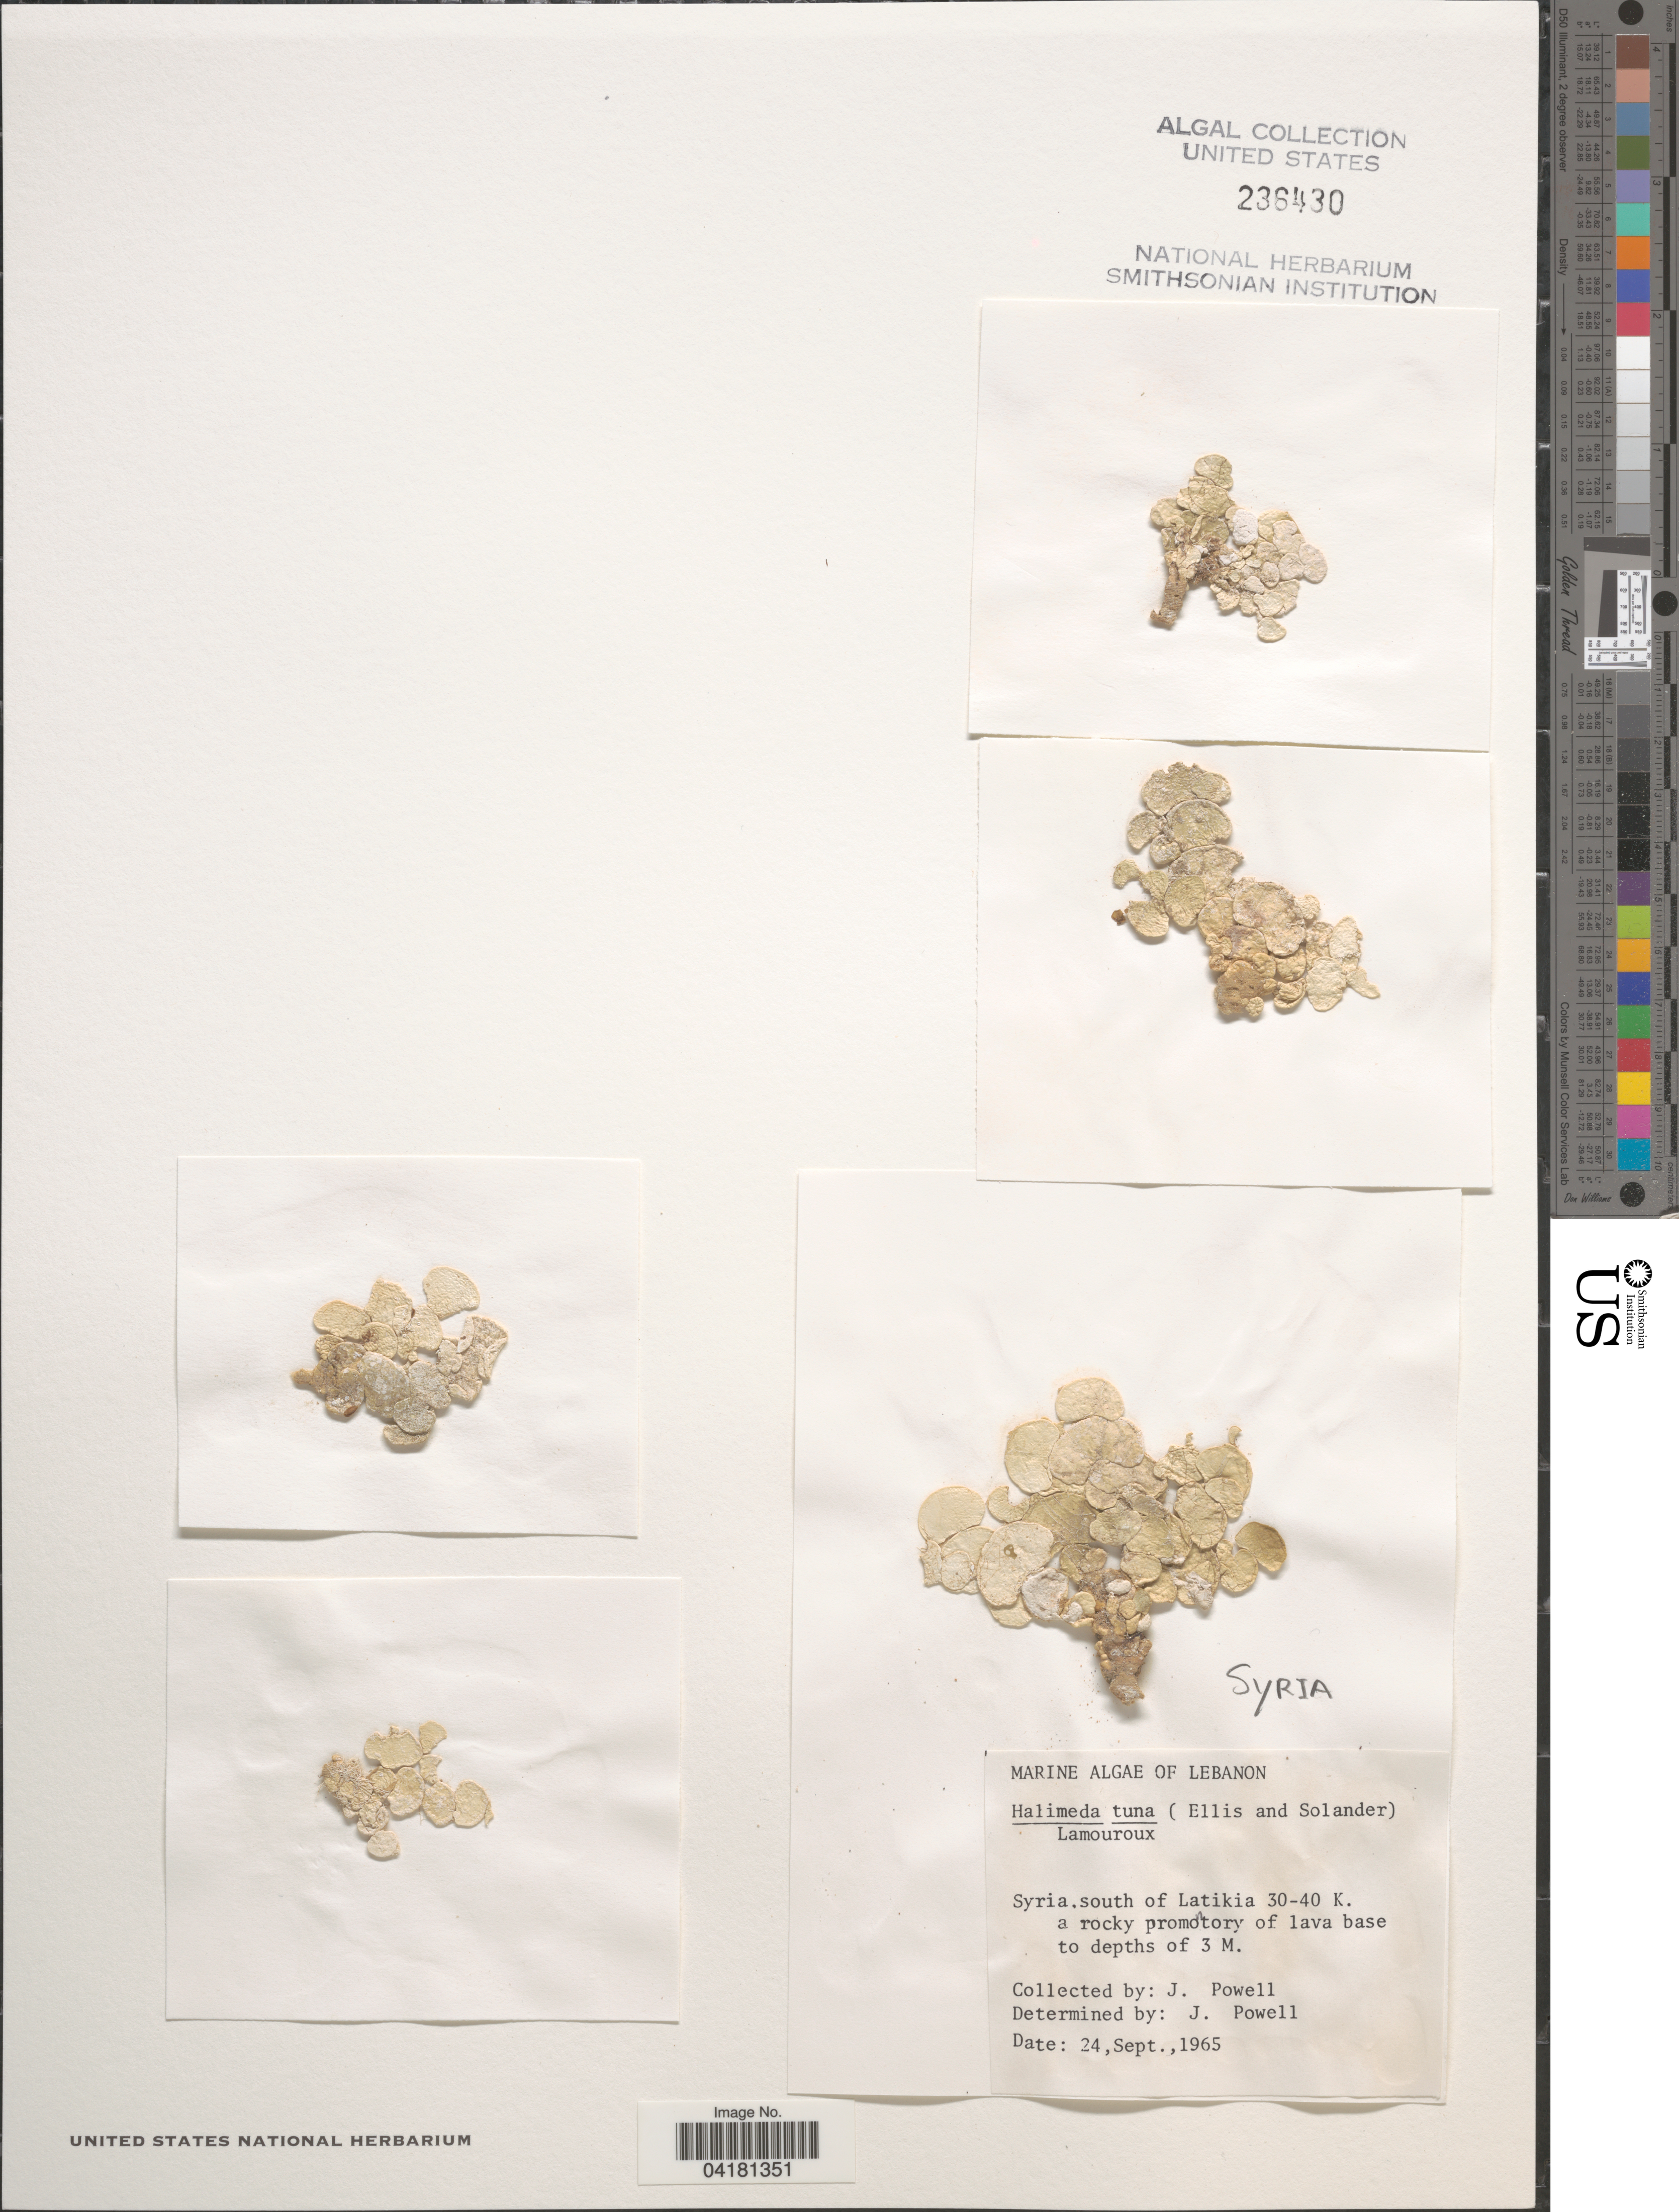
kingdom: Plantae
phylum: Chlorophyta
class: Ulvophyceae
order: Bryopsidales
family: Halimedaceae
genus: Halimeda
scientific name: Halimeda tuna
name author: (J. Ellis & Sol.) J.V.Lamouroux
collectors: J. Powell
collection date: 1965-09-24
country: Syria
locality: South of Latikia 30-40 K.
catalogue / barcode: US 236430